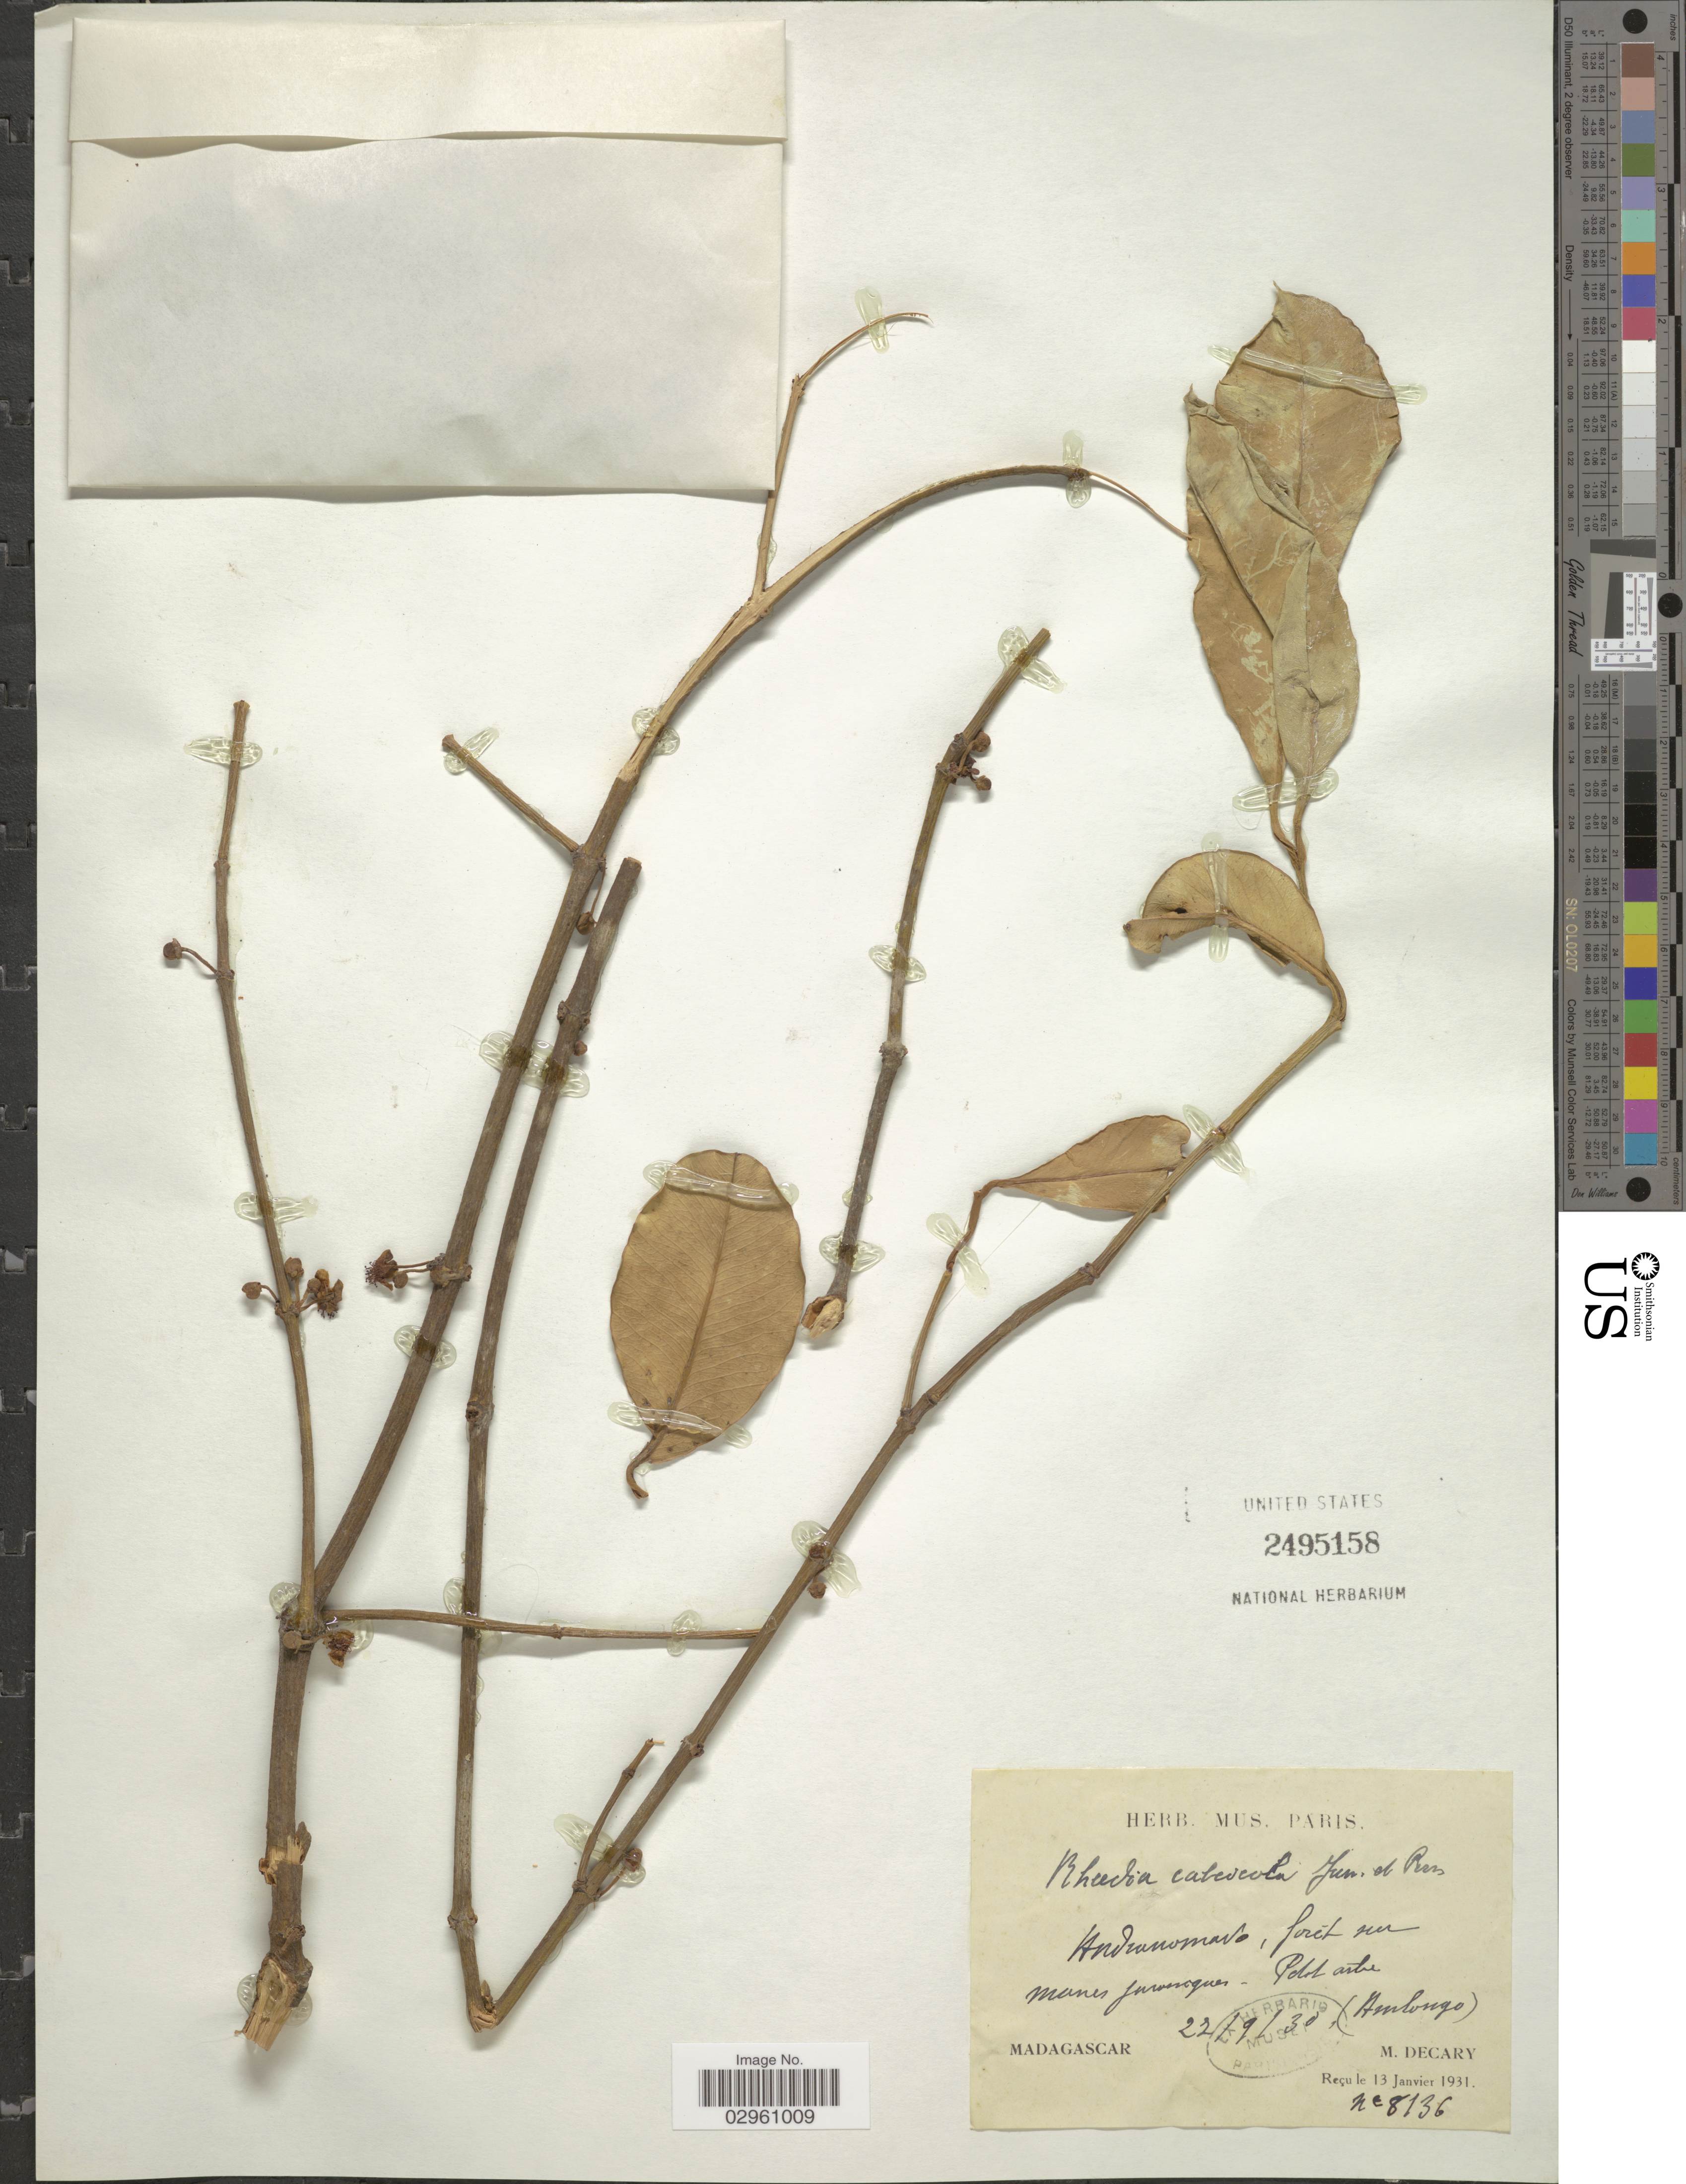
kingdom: Plantae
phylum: Tracheophyta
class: Magnoliopsida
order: Malpighiales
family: Clusiaceae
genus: Garcinia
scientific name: Garcinia calcicola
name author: (Jum. & H. Perrier) P.W. Sweeney & Z.S. Rogers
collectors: R. Decary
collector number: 8136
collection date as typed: Transcribed d/m/y: 23/9/30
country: Madagascar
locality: Andranomavo, forêt du manes Juroeniquer- Polel astre (Amlongo). [interpreted]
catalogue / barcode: US 2495158